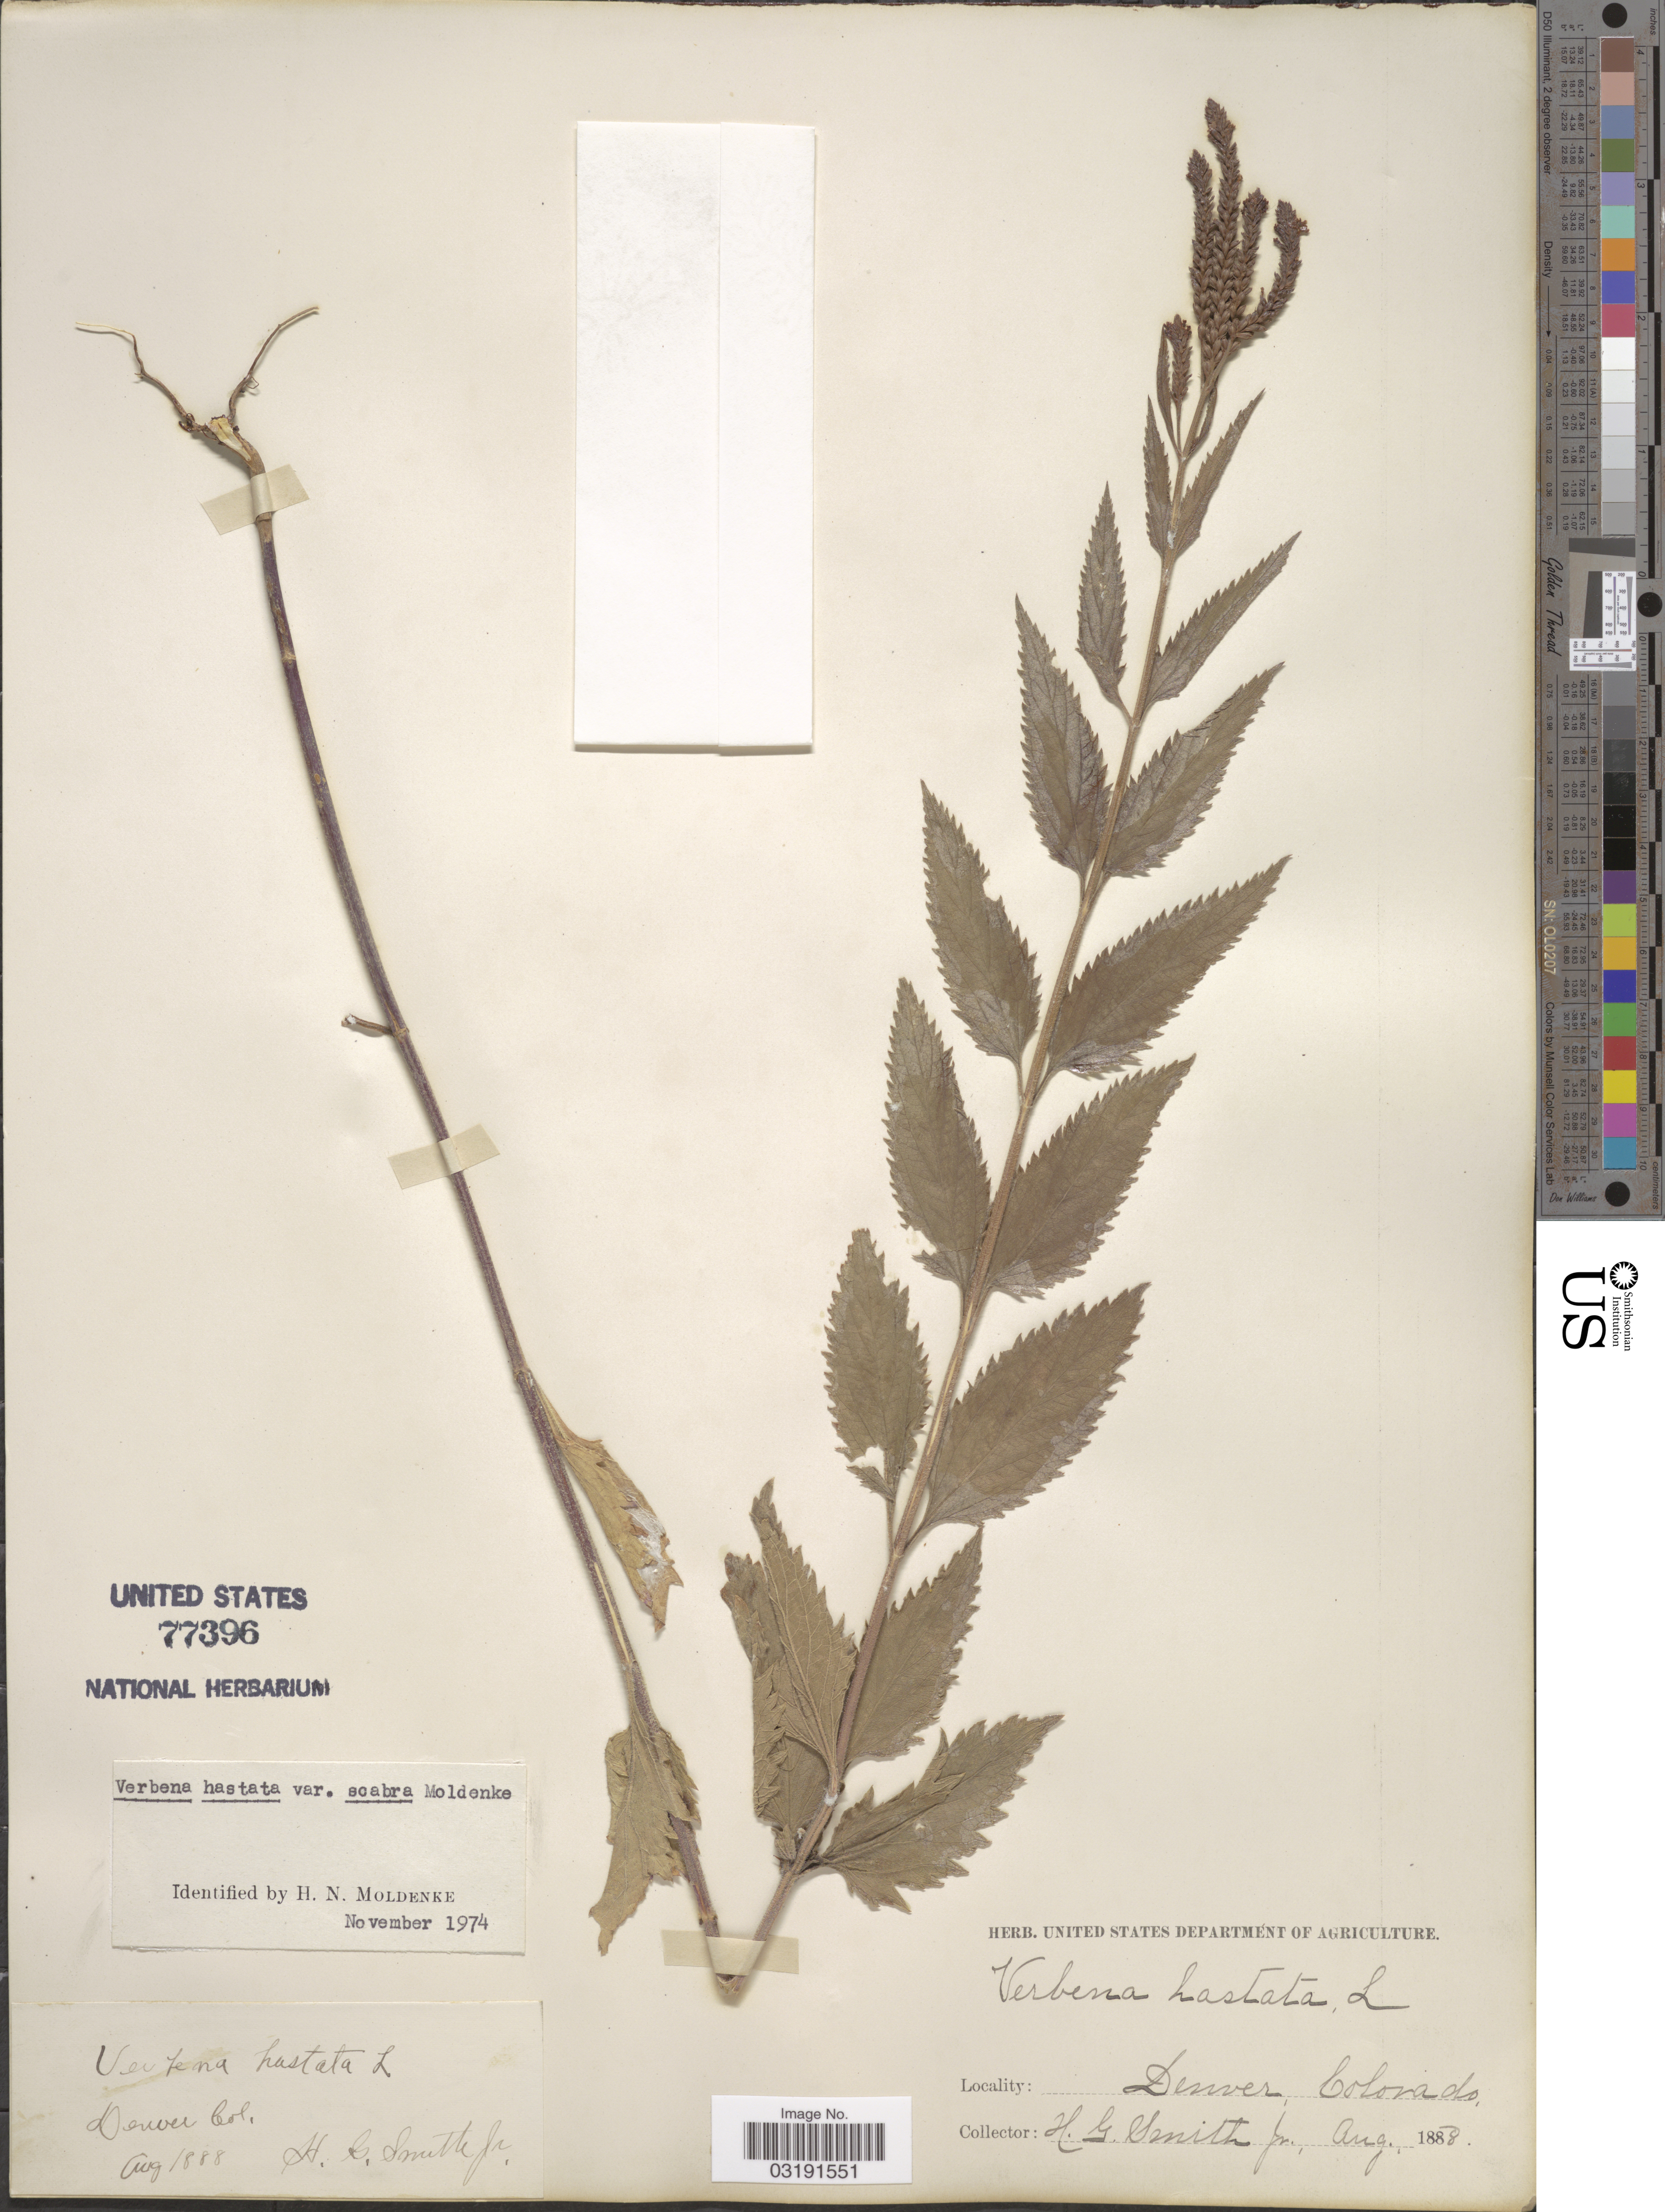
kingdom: Plantae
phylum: Tracheophyta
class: Magnoliopsida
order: Lamiales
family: Verbenaceae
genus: Verbena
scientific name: Verbena hastata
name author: L.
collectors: H. Smith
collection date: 1888-08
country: United States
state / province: Colorado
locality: Denver.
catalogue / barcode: US 77396